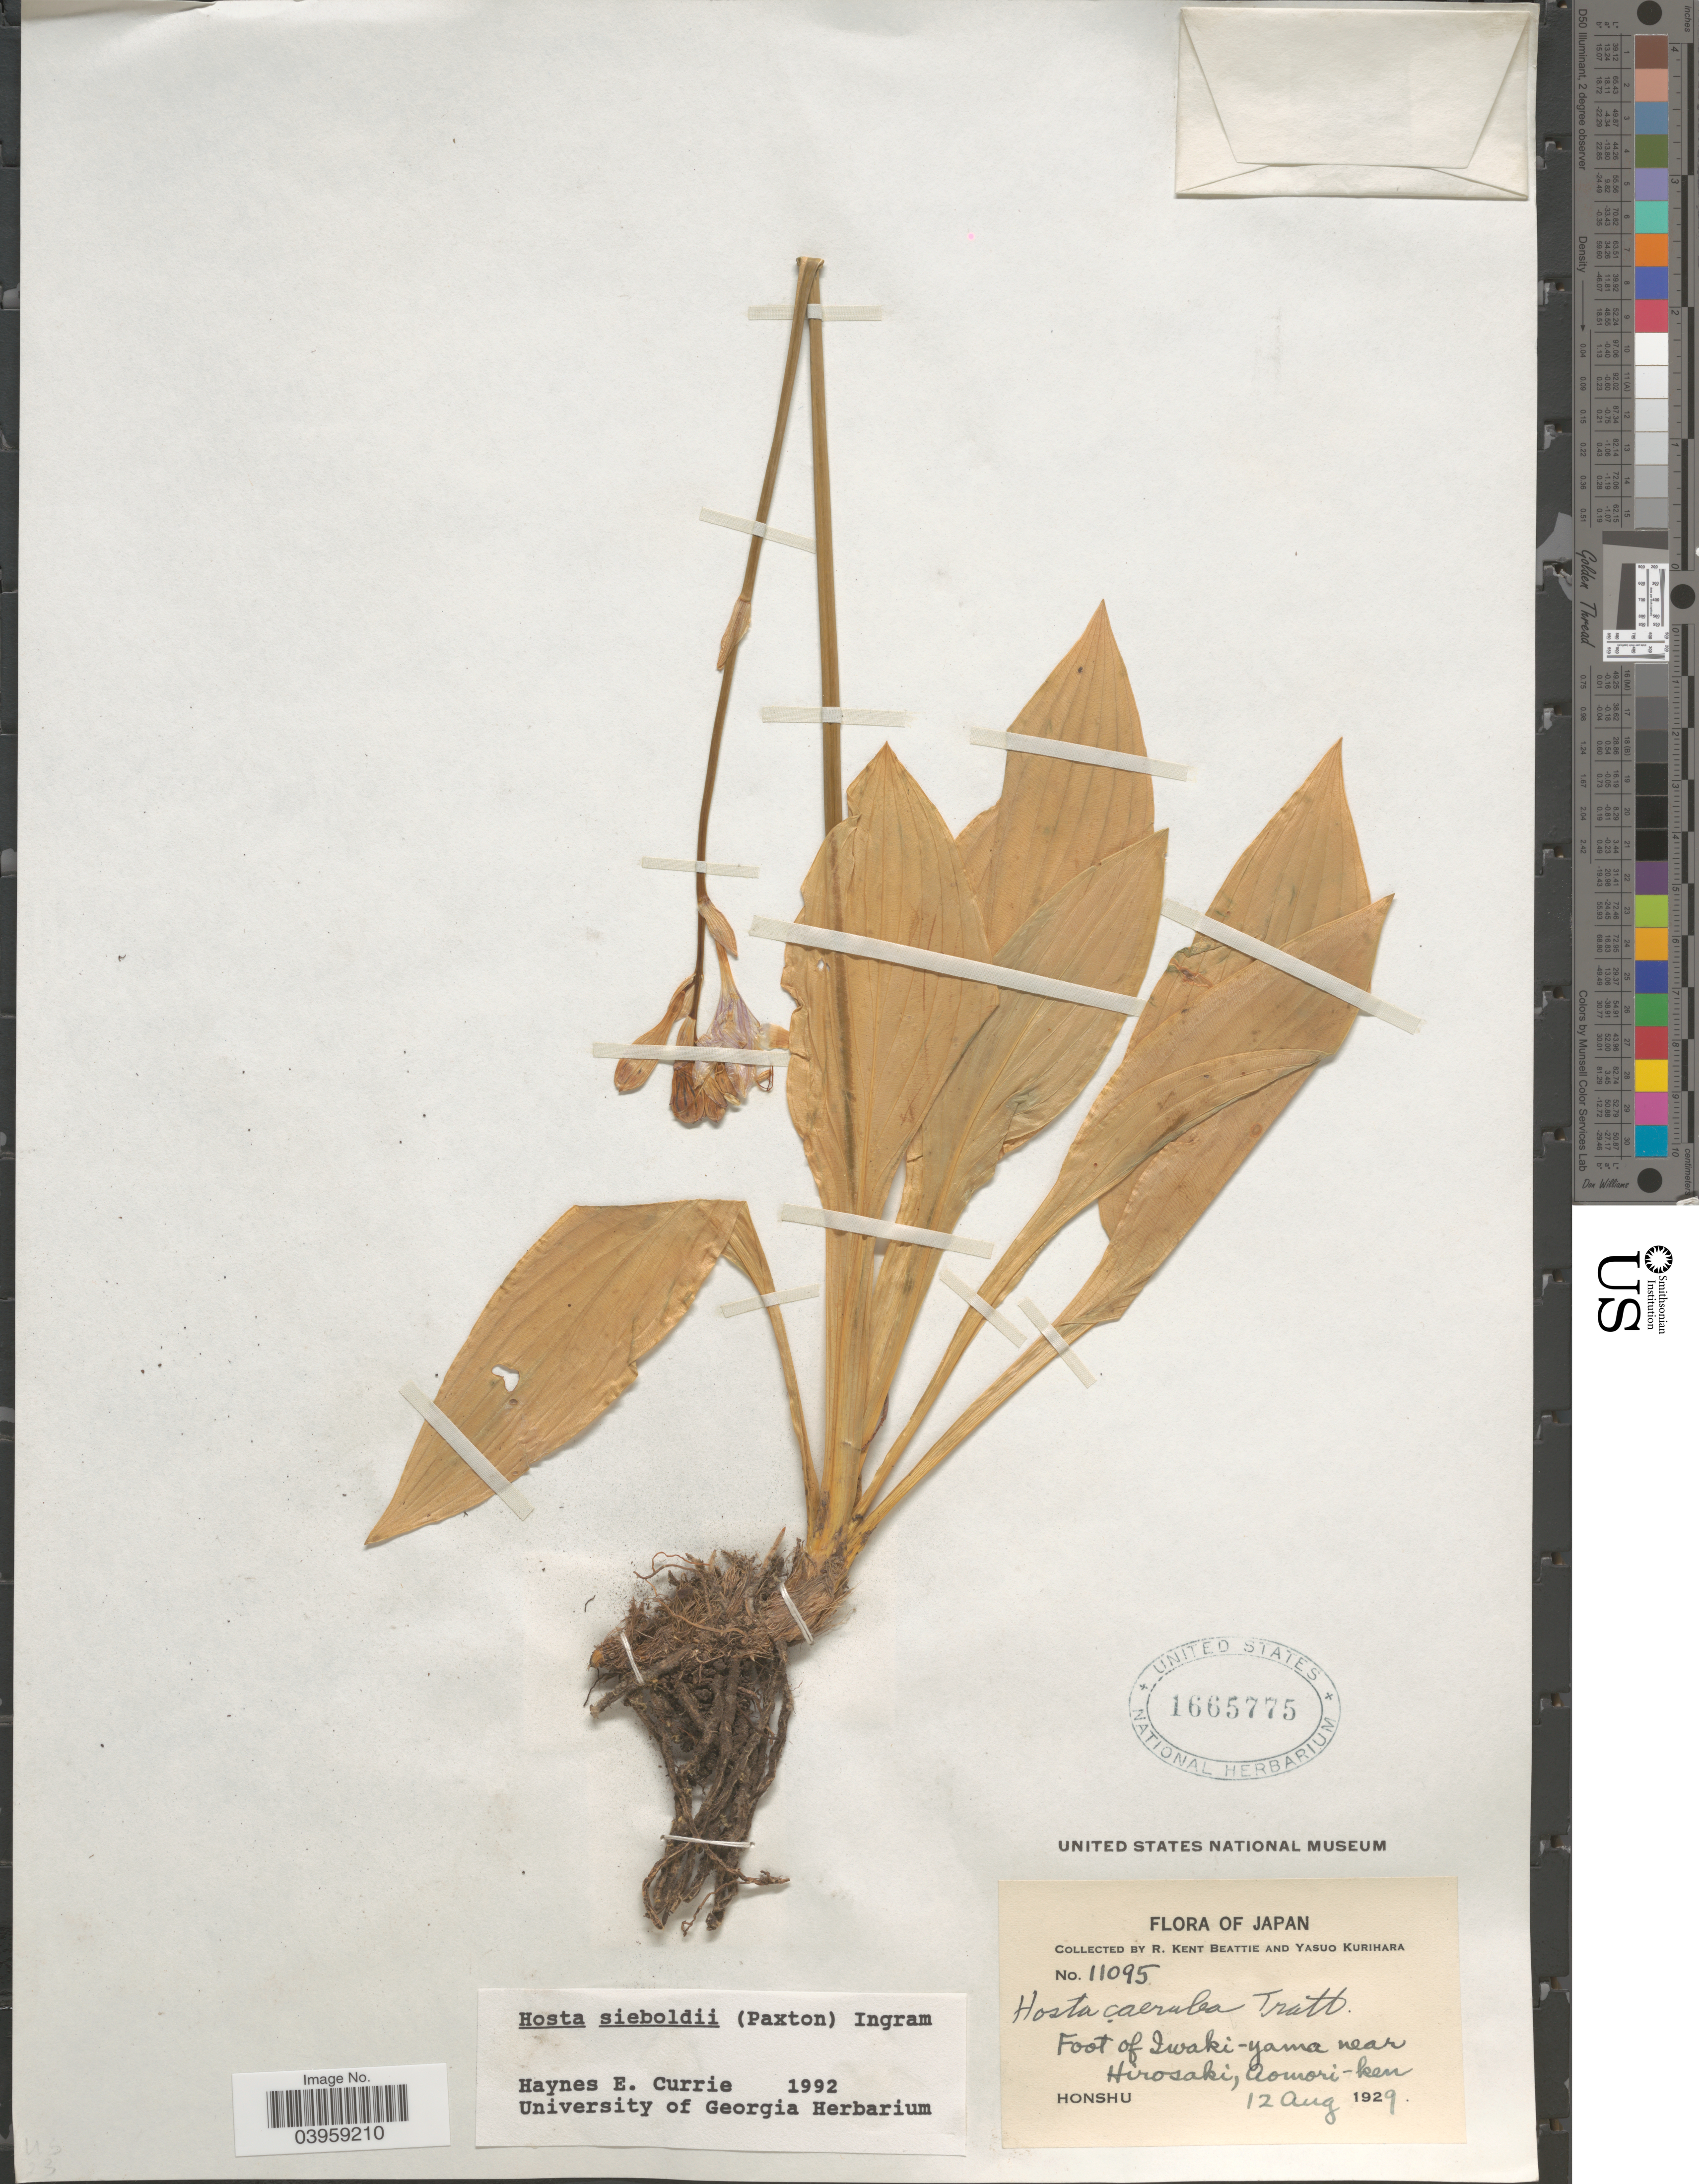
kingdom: Plantae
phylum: Tracheophyta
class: Liliopsida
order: Asparagales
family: Asparagaceae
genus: Hosta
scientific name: Hosta sieboldii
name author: (Paxton) J.W. Ingram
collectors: R. K. Beattie & Y. Kurihara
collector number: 11095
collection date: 1929-08-12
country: Japan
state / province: Aomori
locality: Foot of Iwaki-yama near Hirosaki, Aomori-ken. Honshu.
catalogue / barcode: US 1665775